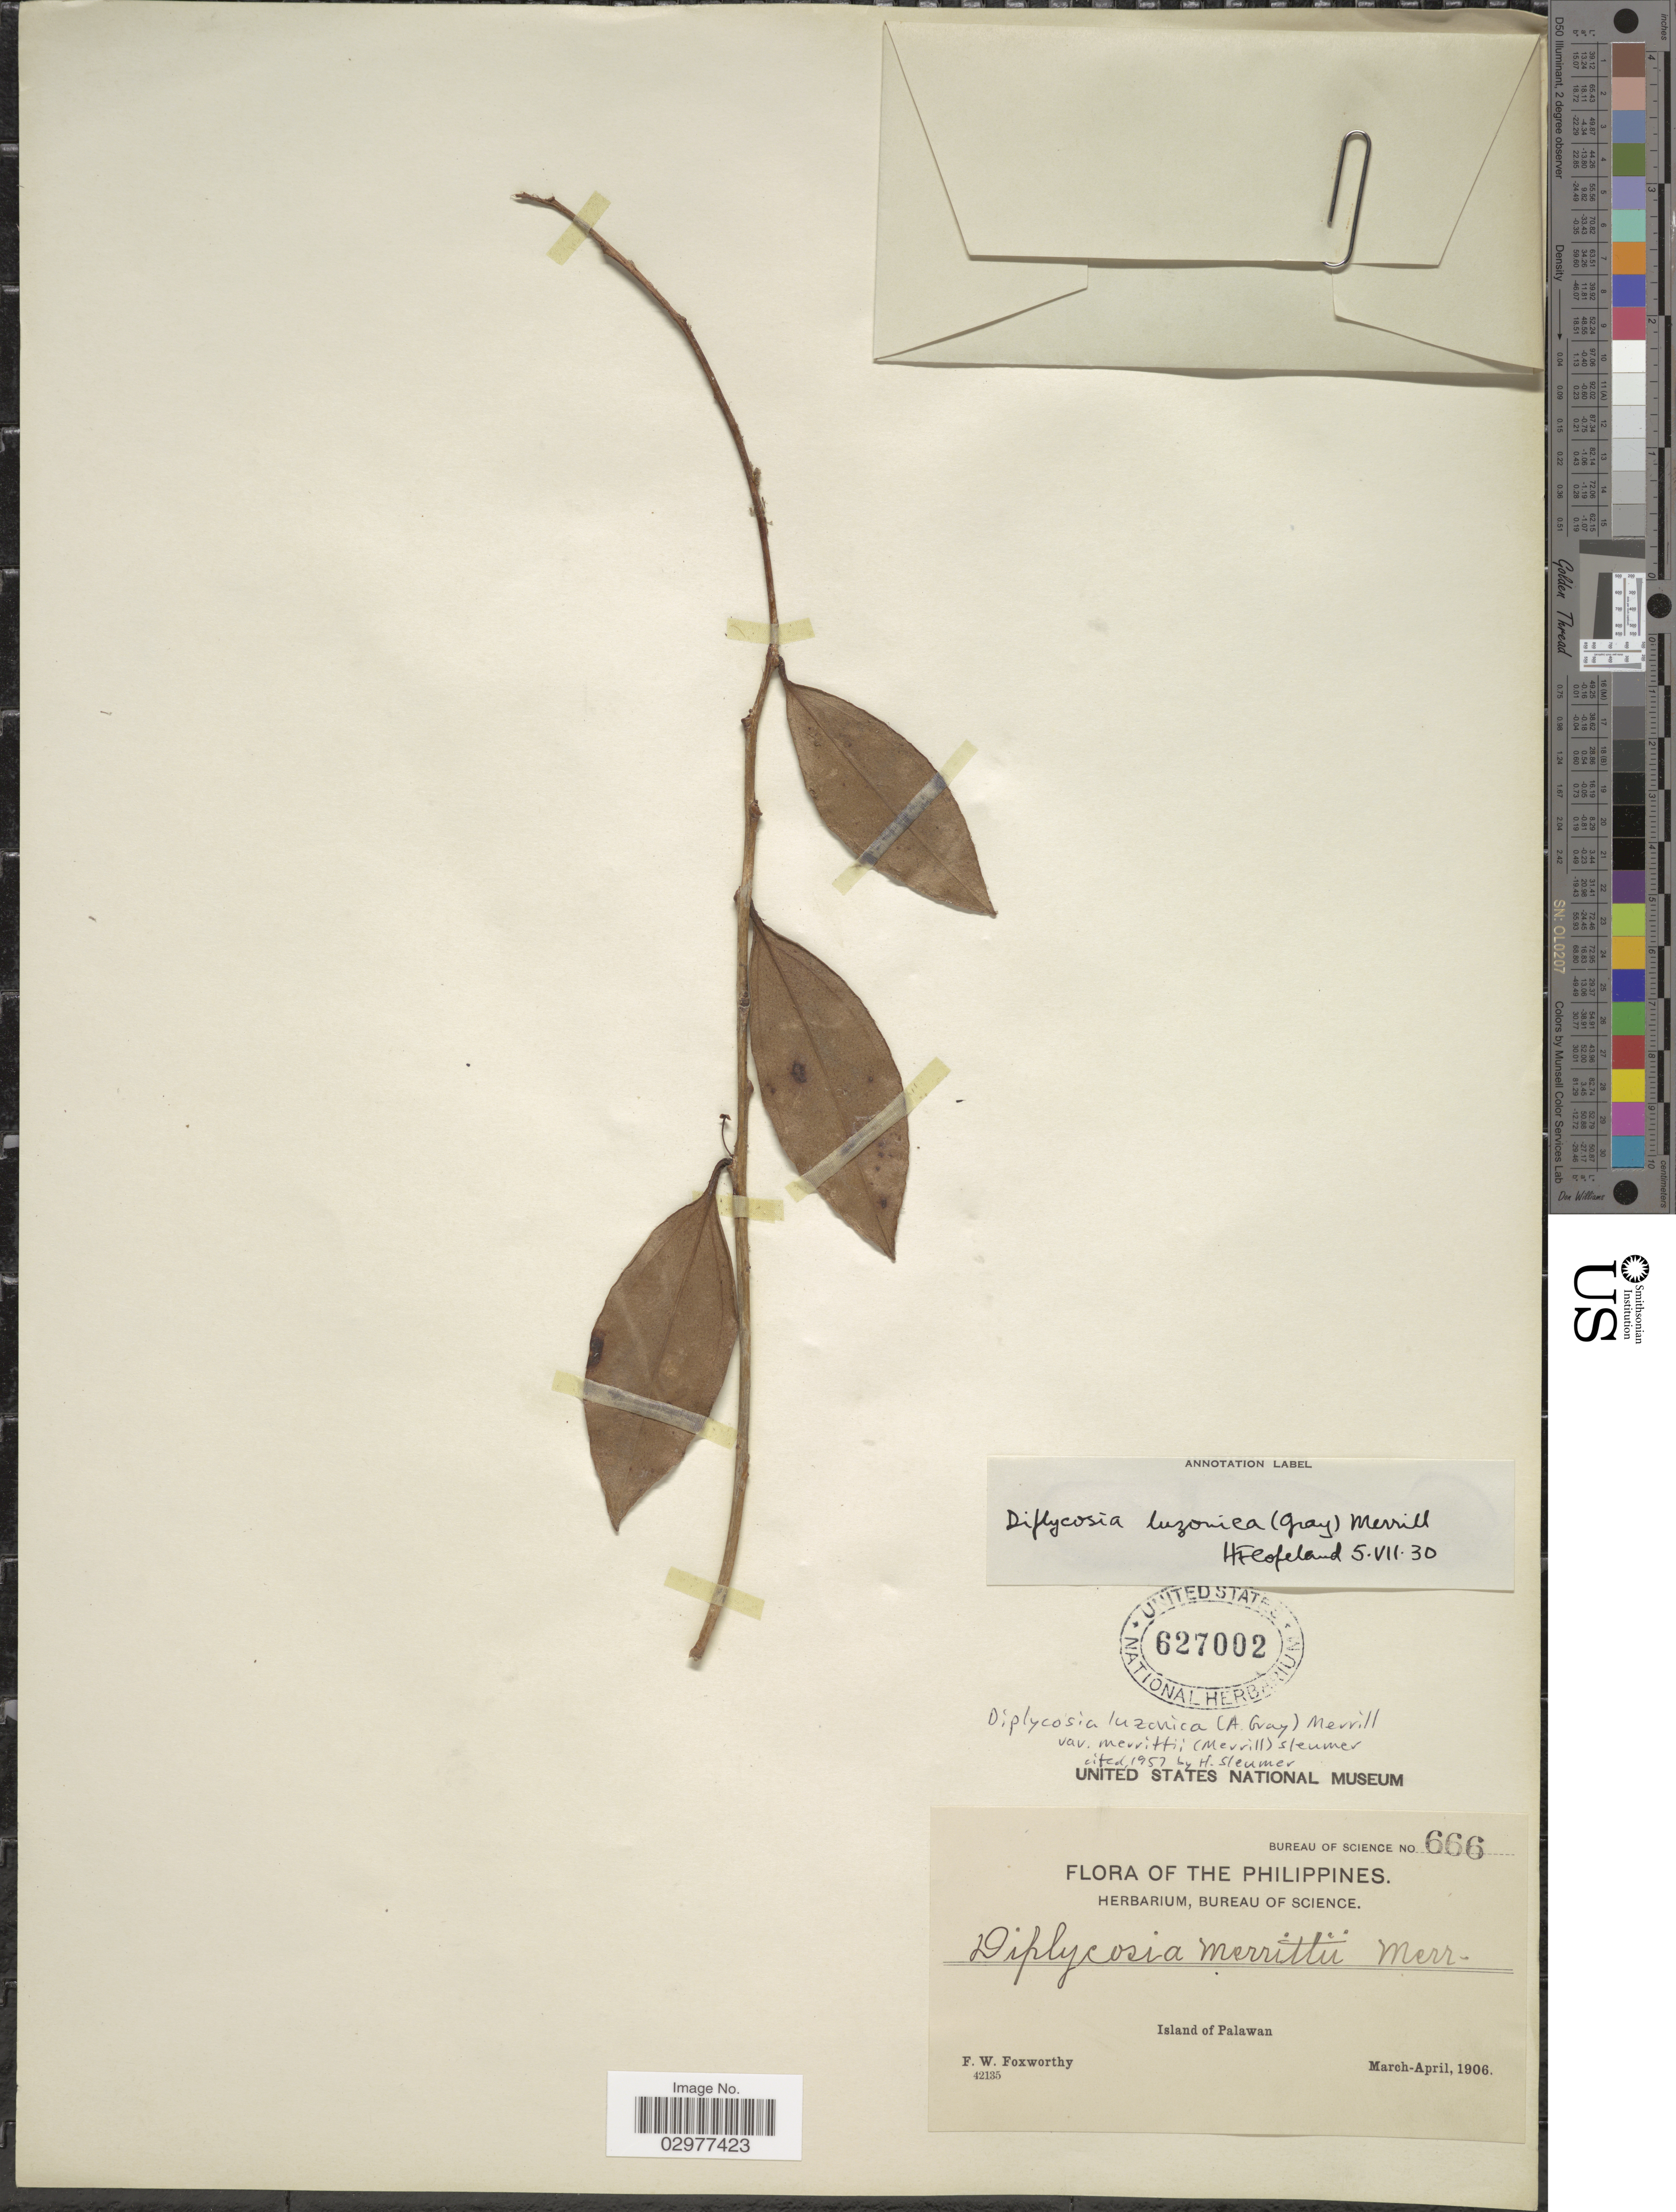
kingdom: Plantae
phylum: Tracheophyta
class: Magnoliopsida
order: Ericales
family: Ericaceae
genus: Diplycosia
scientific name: Diplycosia luzonica var. merrittii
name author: (Merr.) Sleumer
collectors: F. W. Foxworthy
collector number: Bureau of Science 666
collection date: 1906-03/1906-04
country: Philippines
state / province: Mimaropa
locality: Island of Palawan.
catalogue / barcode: US 627002